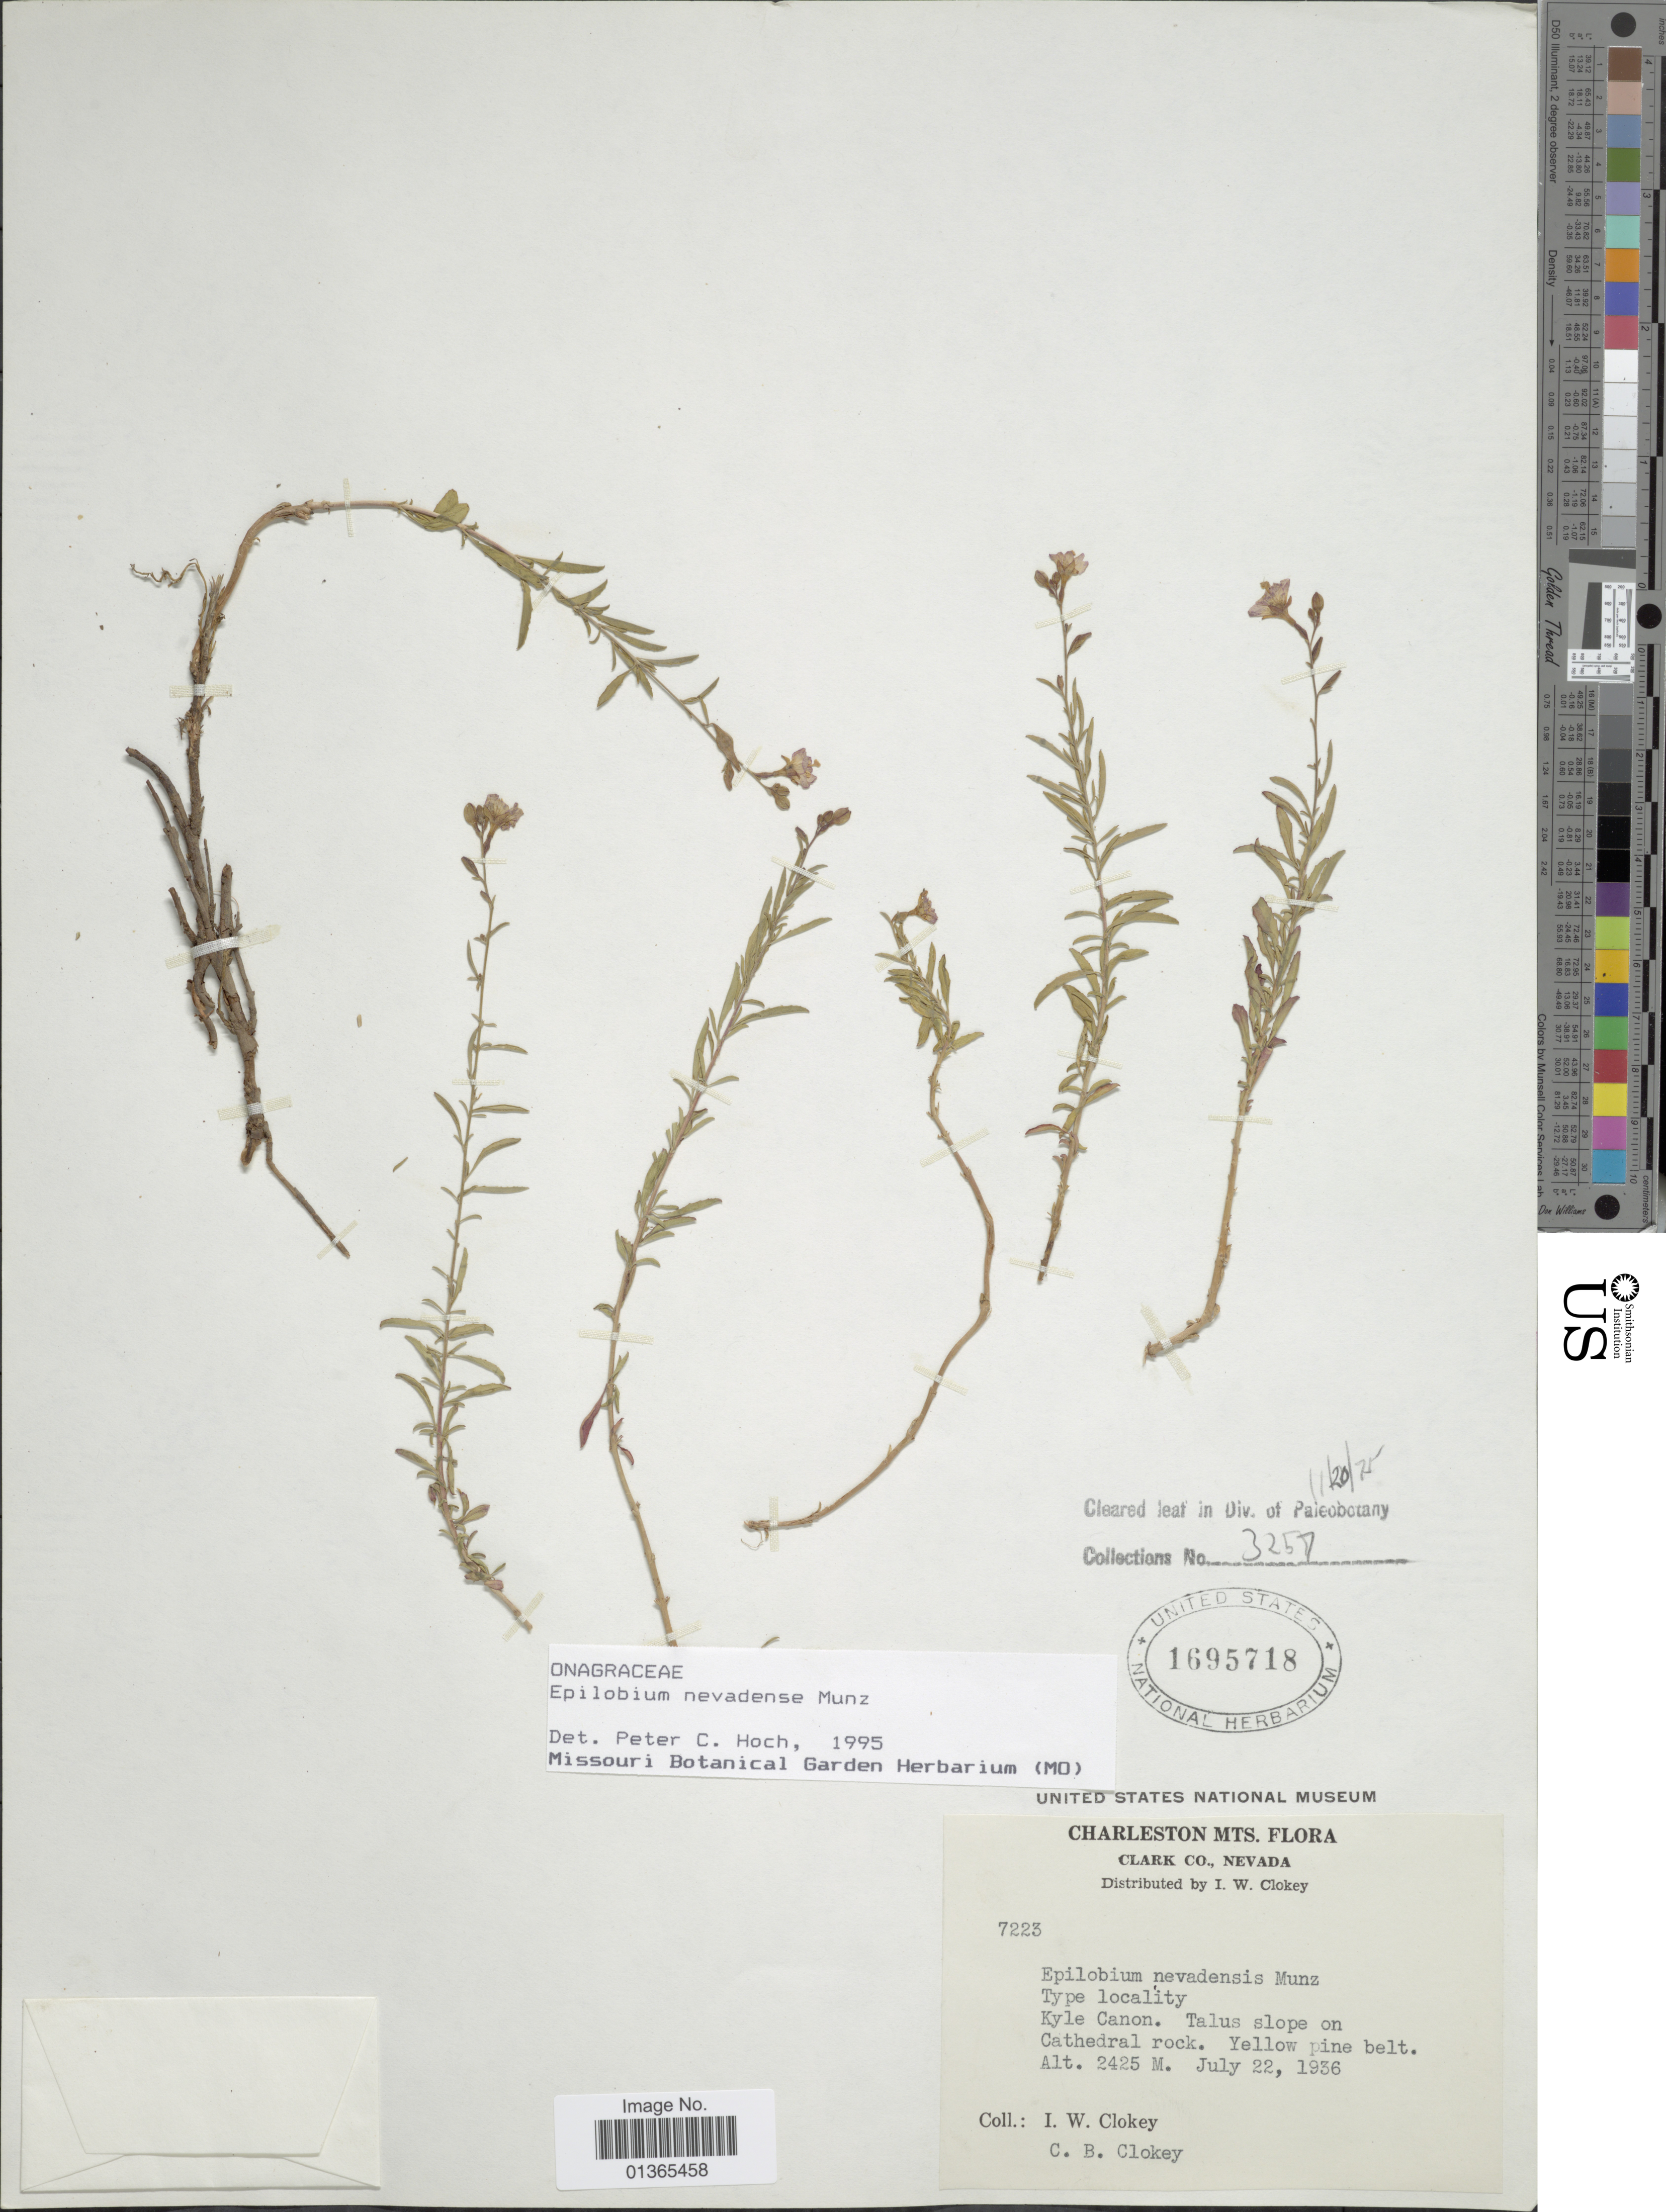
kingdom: Plantae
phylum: Tracheophyta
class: Magnoliopsida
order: Myrtales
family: Onagraceae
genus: Epilobium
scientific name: Epilobium nevadense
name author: Munz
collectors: I. W. Clokey & C. Clokey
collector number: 7223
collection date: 1936-07-22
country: United States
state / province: Nevada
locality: Charleston Mts. Clark Co. Kyle Canon. Talus slope on Cathedral rock.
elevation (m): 2425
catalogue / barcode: US 1695718